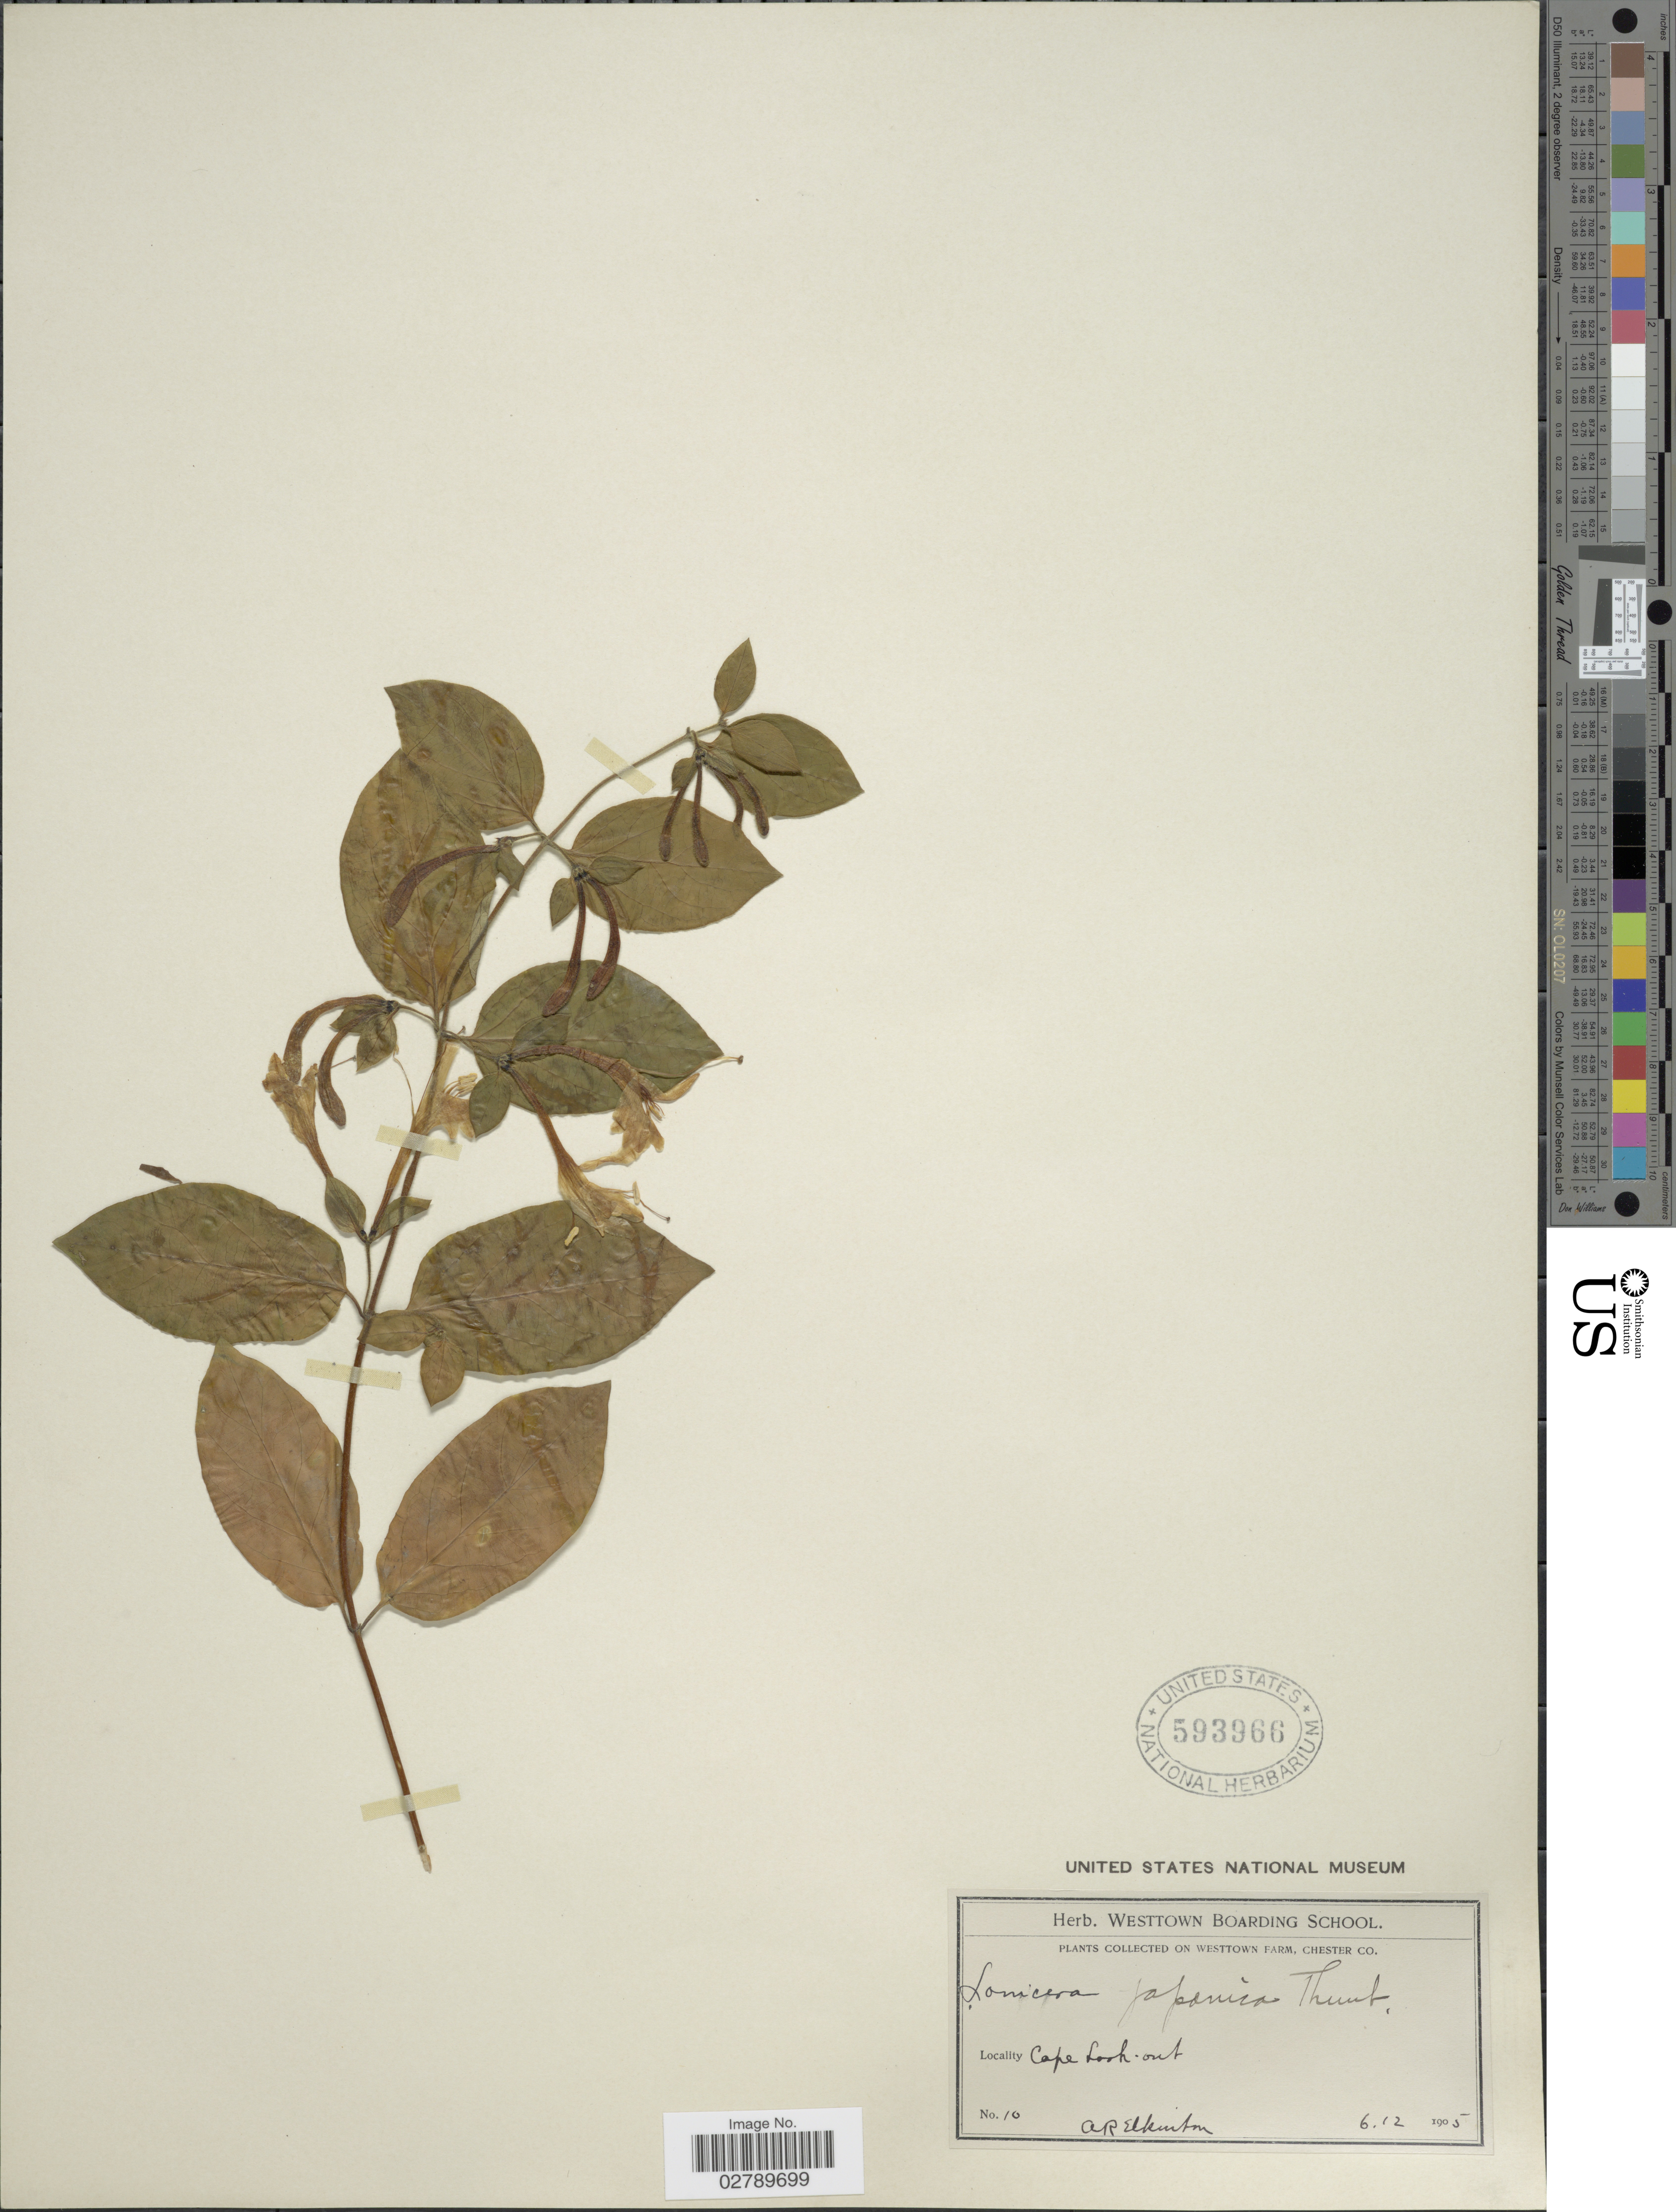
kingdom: Plantae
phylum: Tracheophyta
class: Magnoliopsida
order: Dipsacales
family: Caprifoliaceae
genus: Lonicera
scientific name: Lonicera japonica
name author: Thunb.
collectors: A. Elkinton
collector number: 10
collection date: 1905-06-12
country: United States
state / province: Pennsylvania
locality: Westtown Farm, Chester Co. Cape Look-out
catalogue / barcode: US 593966